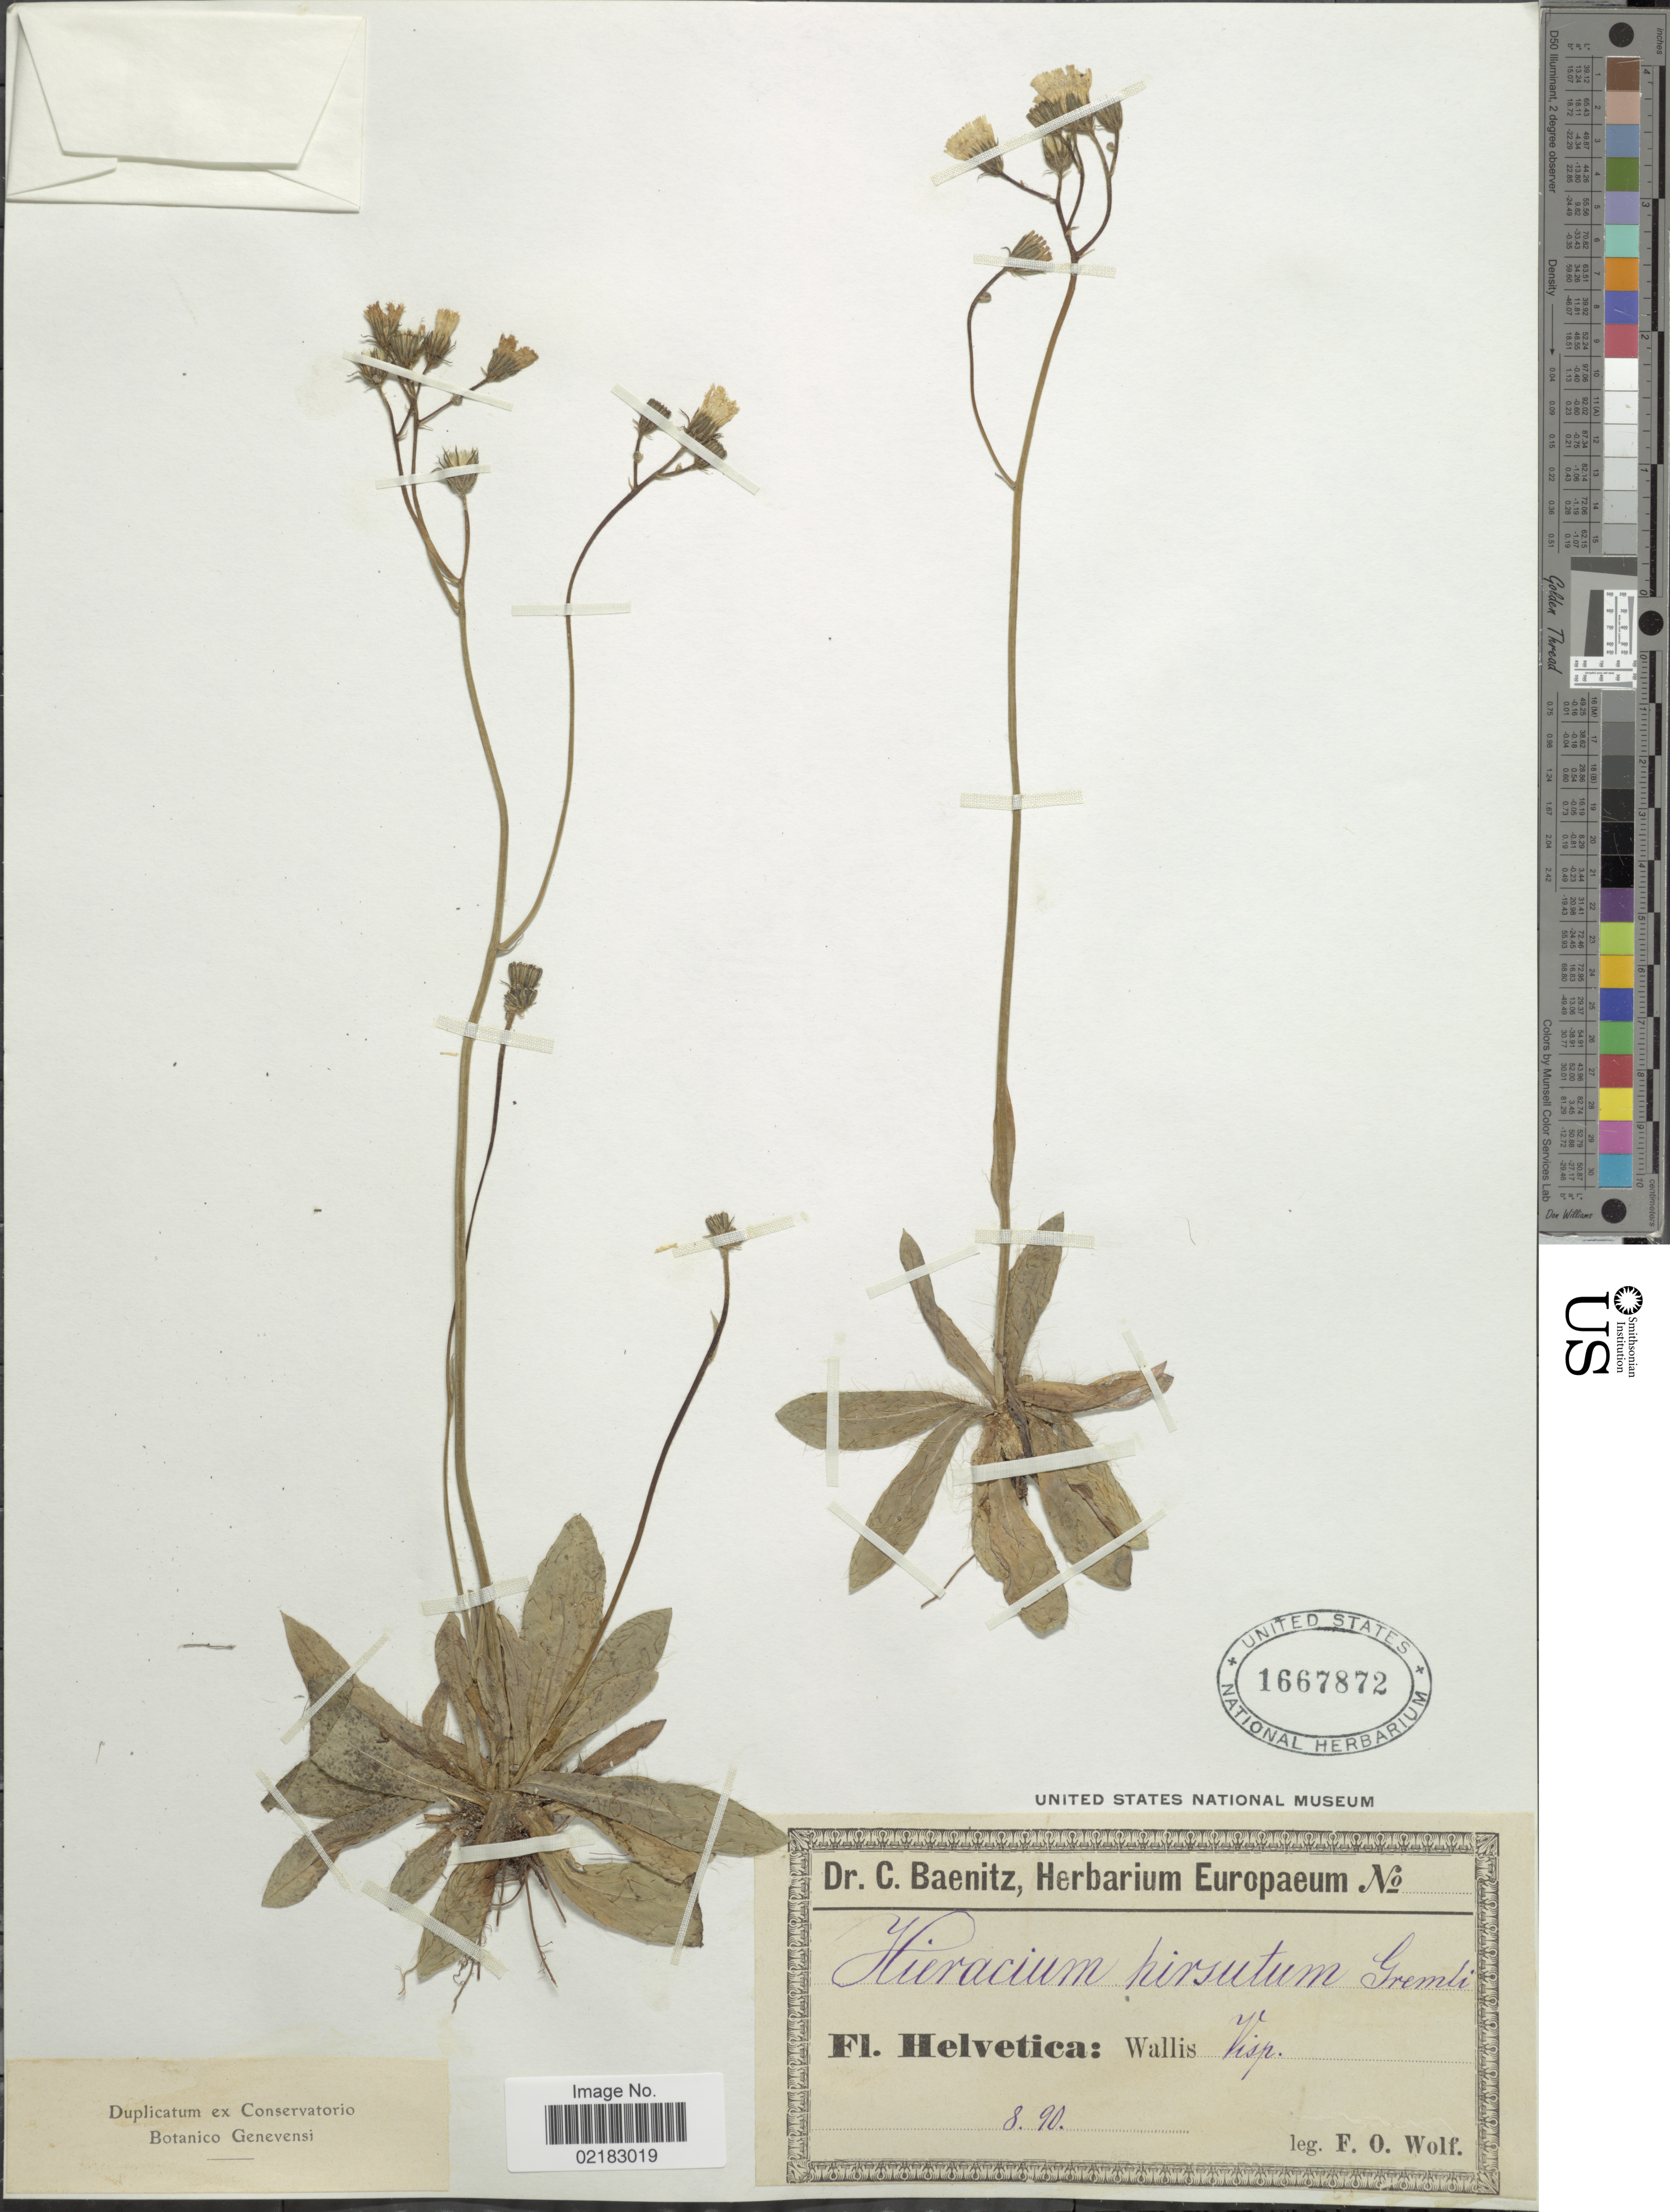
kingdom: Plantae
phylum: Tracheophyta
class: Magnoliopsida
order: Asterales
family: Asteraceae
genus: Hieracium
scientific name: Hieracium hirsutum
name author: Tausch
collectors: F. Wolf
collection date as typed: Transcribed d/m/y: /8/90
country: Switzerland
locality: Helvetica, Wallis, Visp.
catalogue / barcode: US 1667872